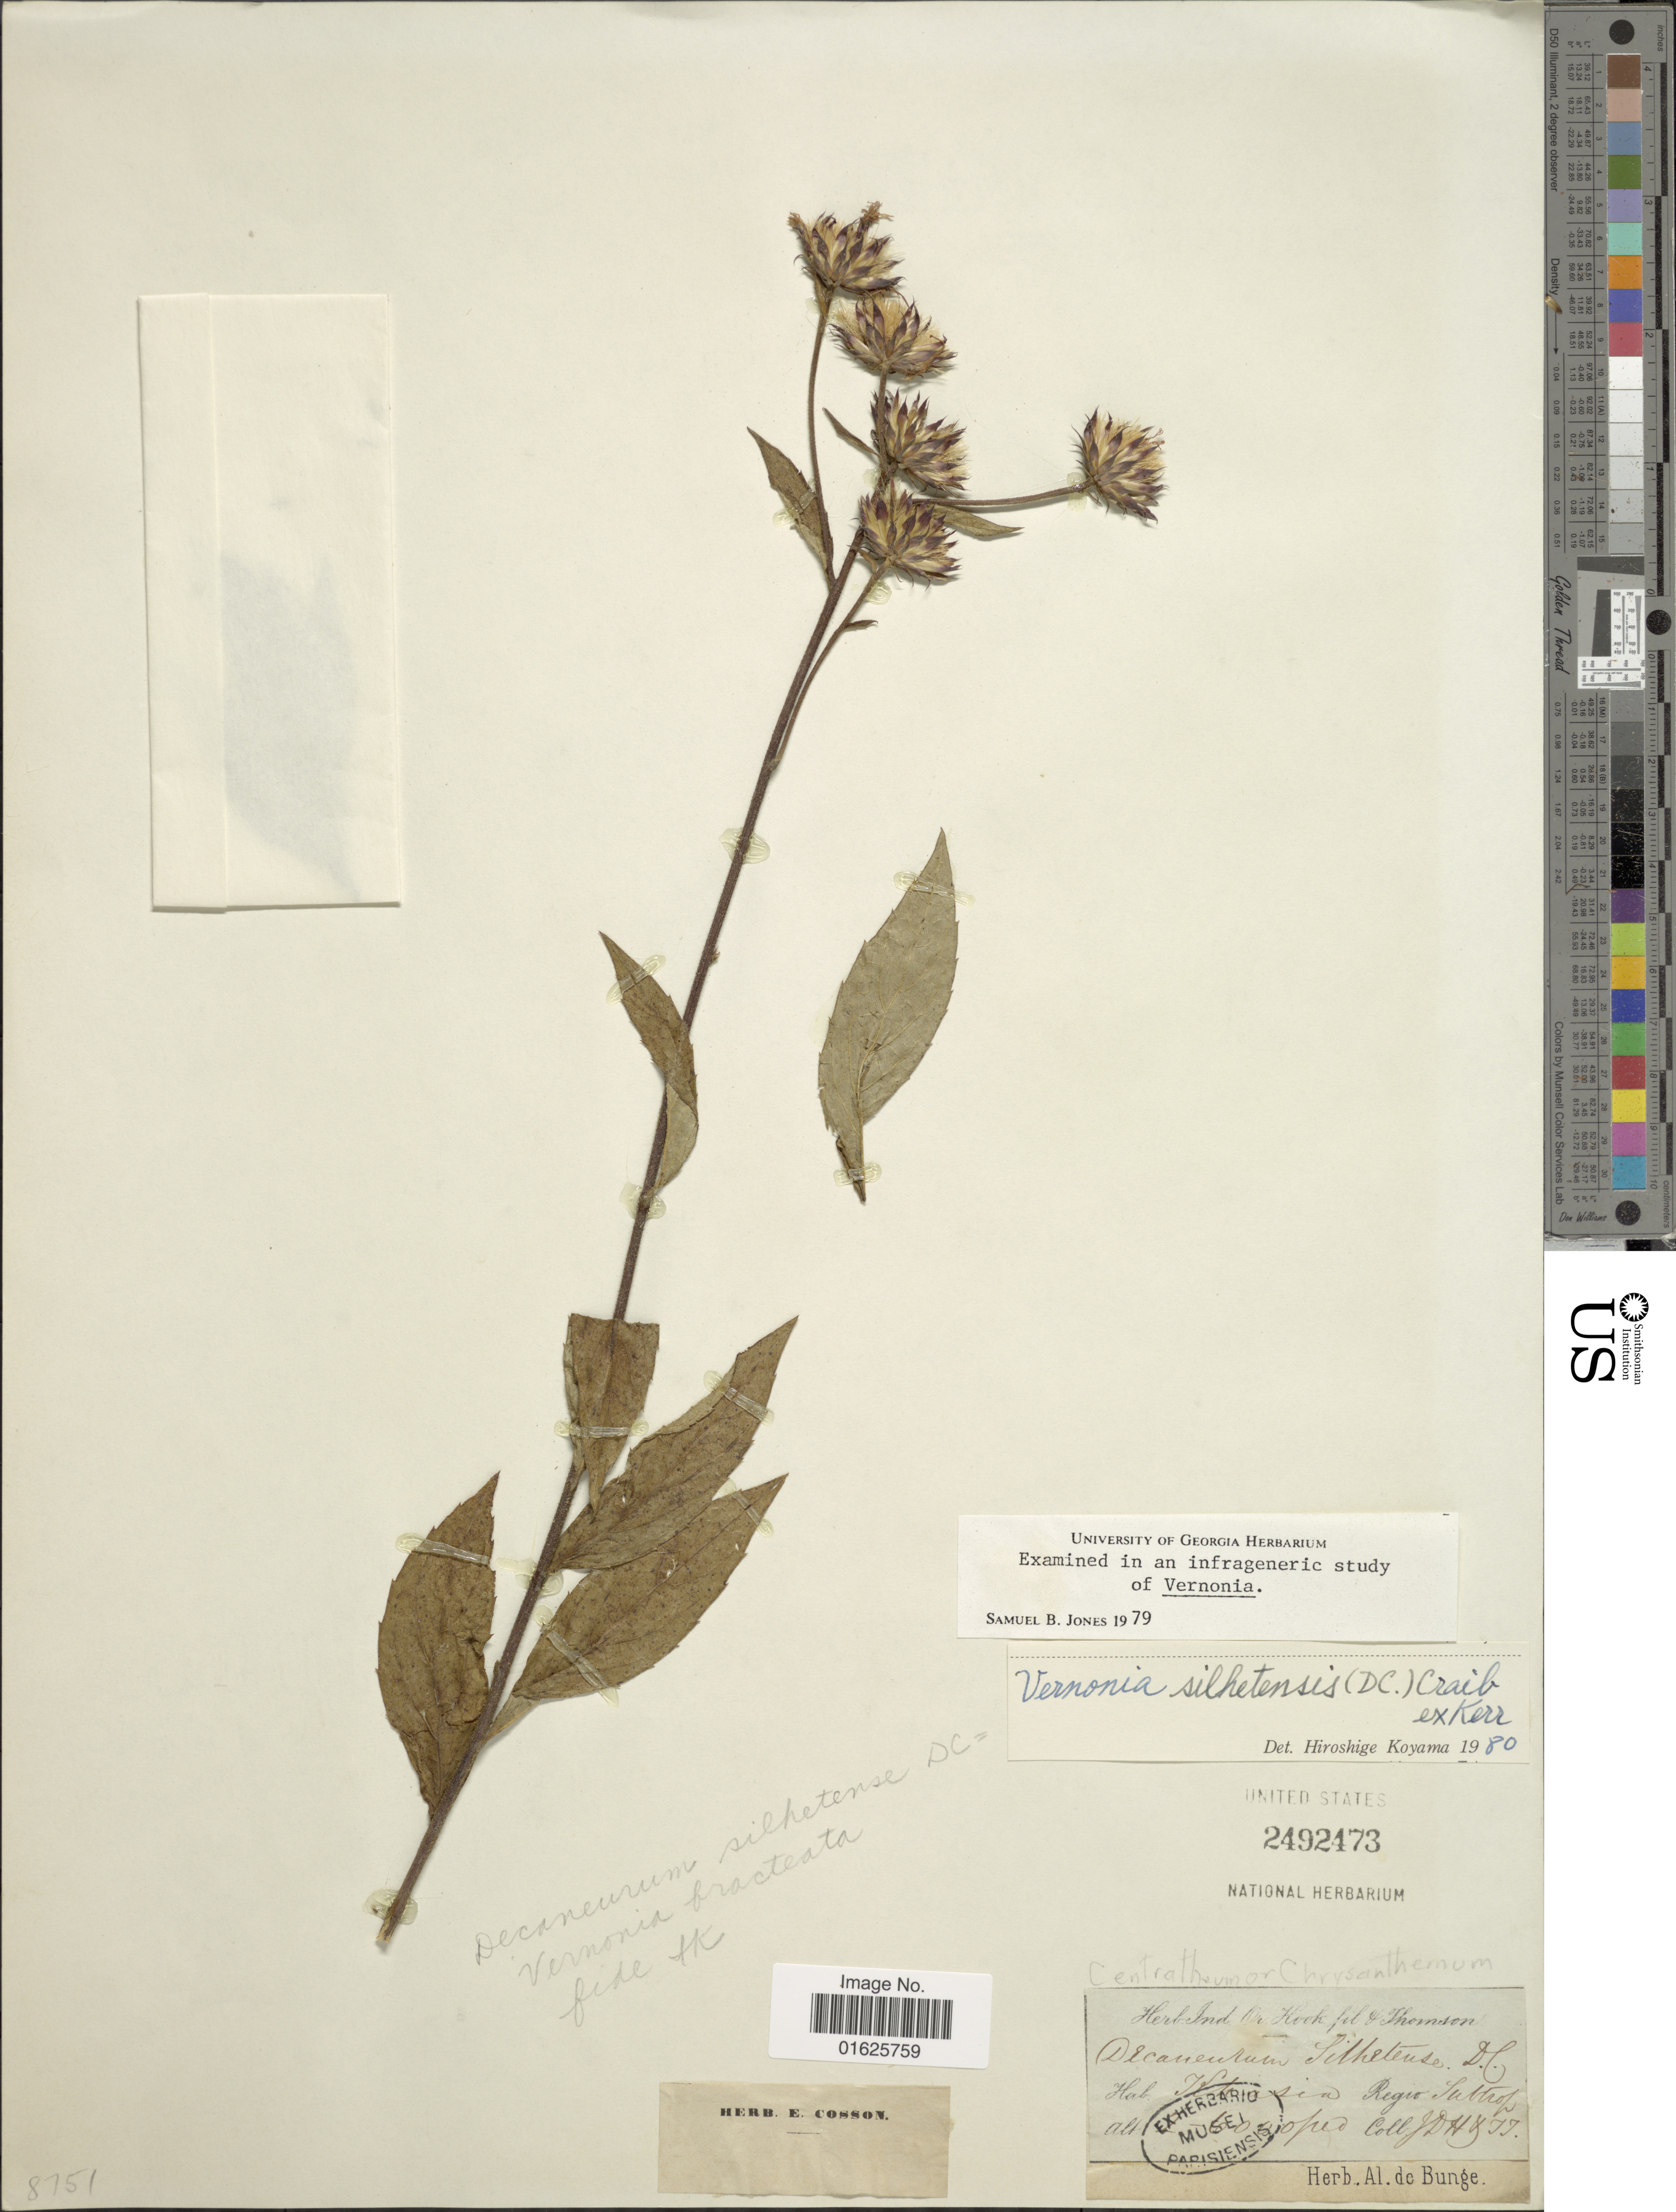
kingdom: Plantae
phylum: Tracheophyta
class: Magnoliopsida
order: Asterales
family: Asteraceae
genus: Acilepis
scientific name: Acilepis ngaoensis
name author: (H. Koyama) H. Rob. & Skvarla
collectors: J. D. Hooker & T. Thomson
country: India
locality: Khasia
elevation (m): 610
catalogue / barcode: US 2492473